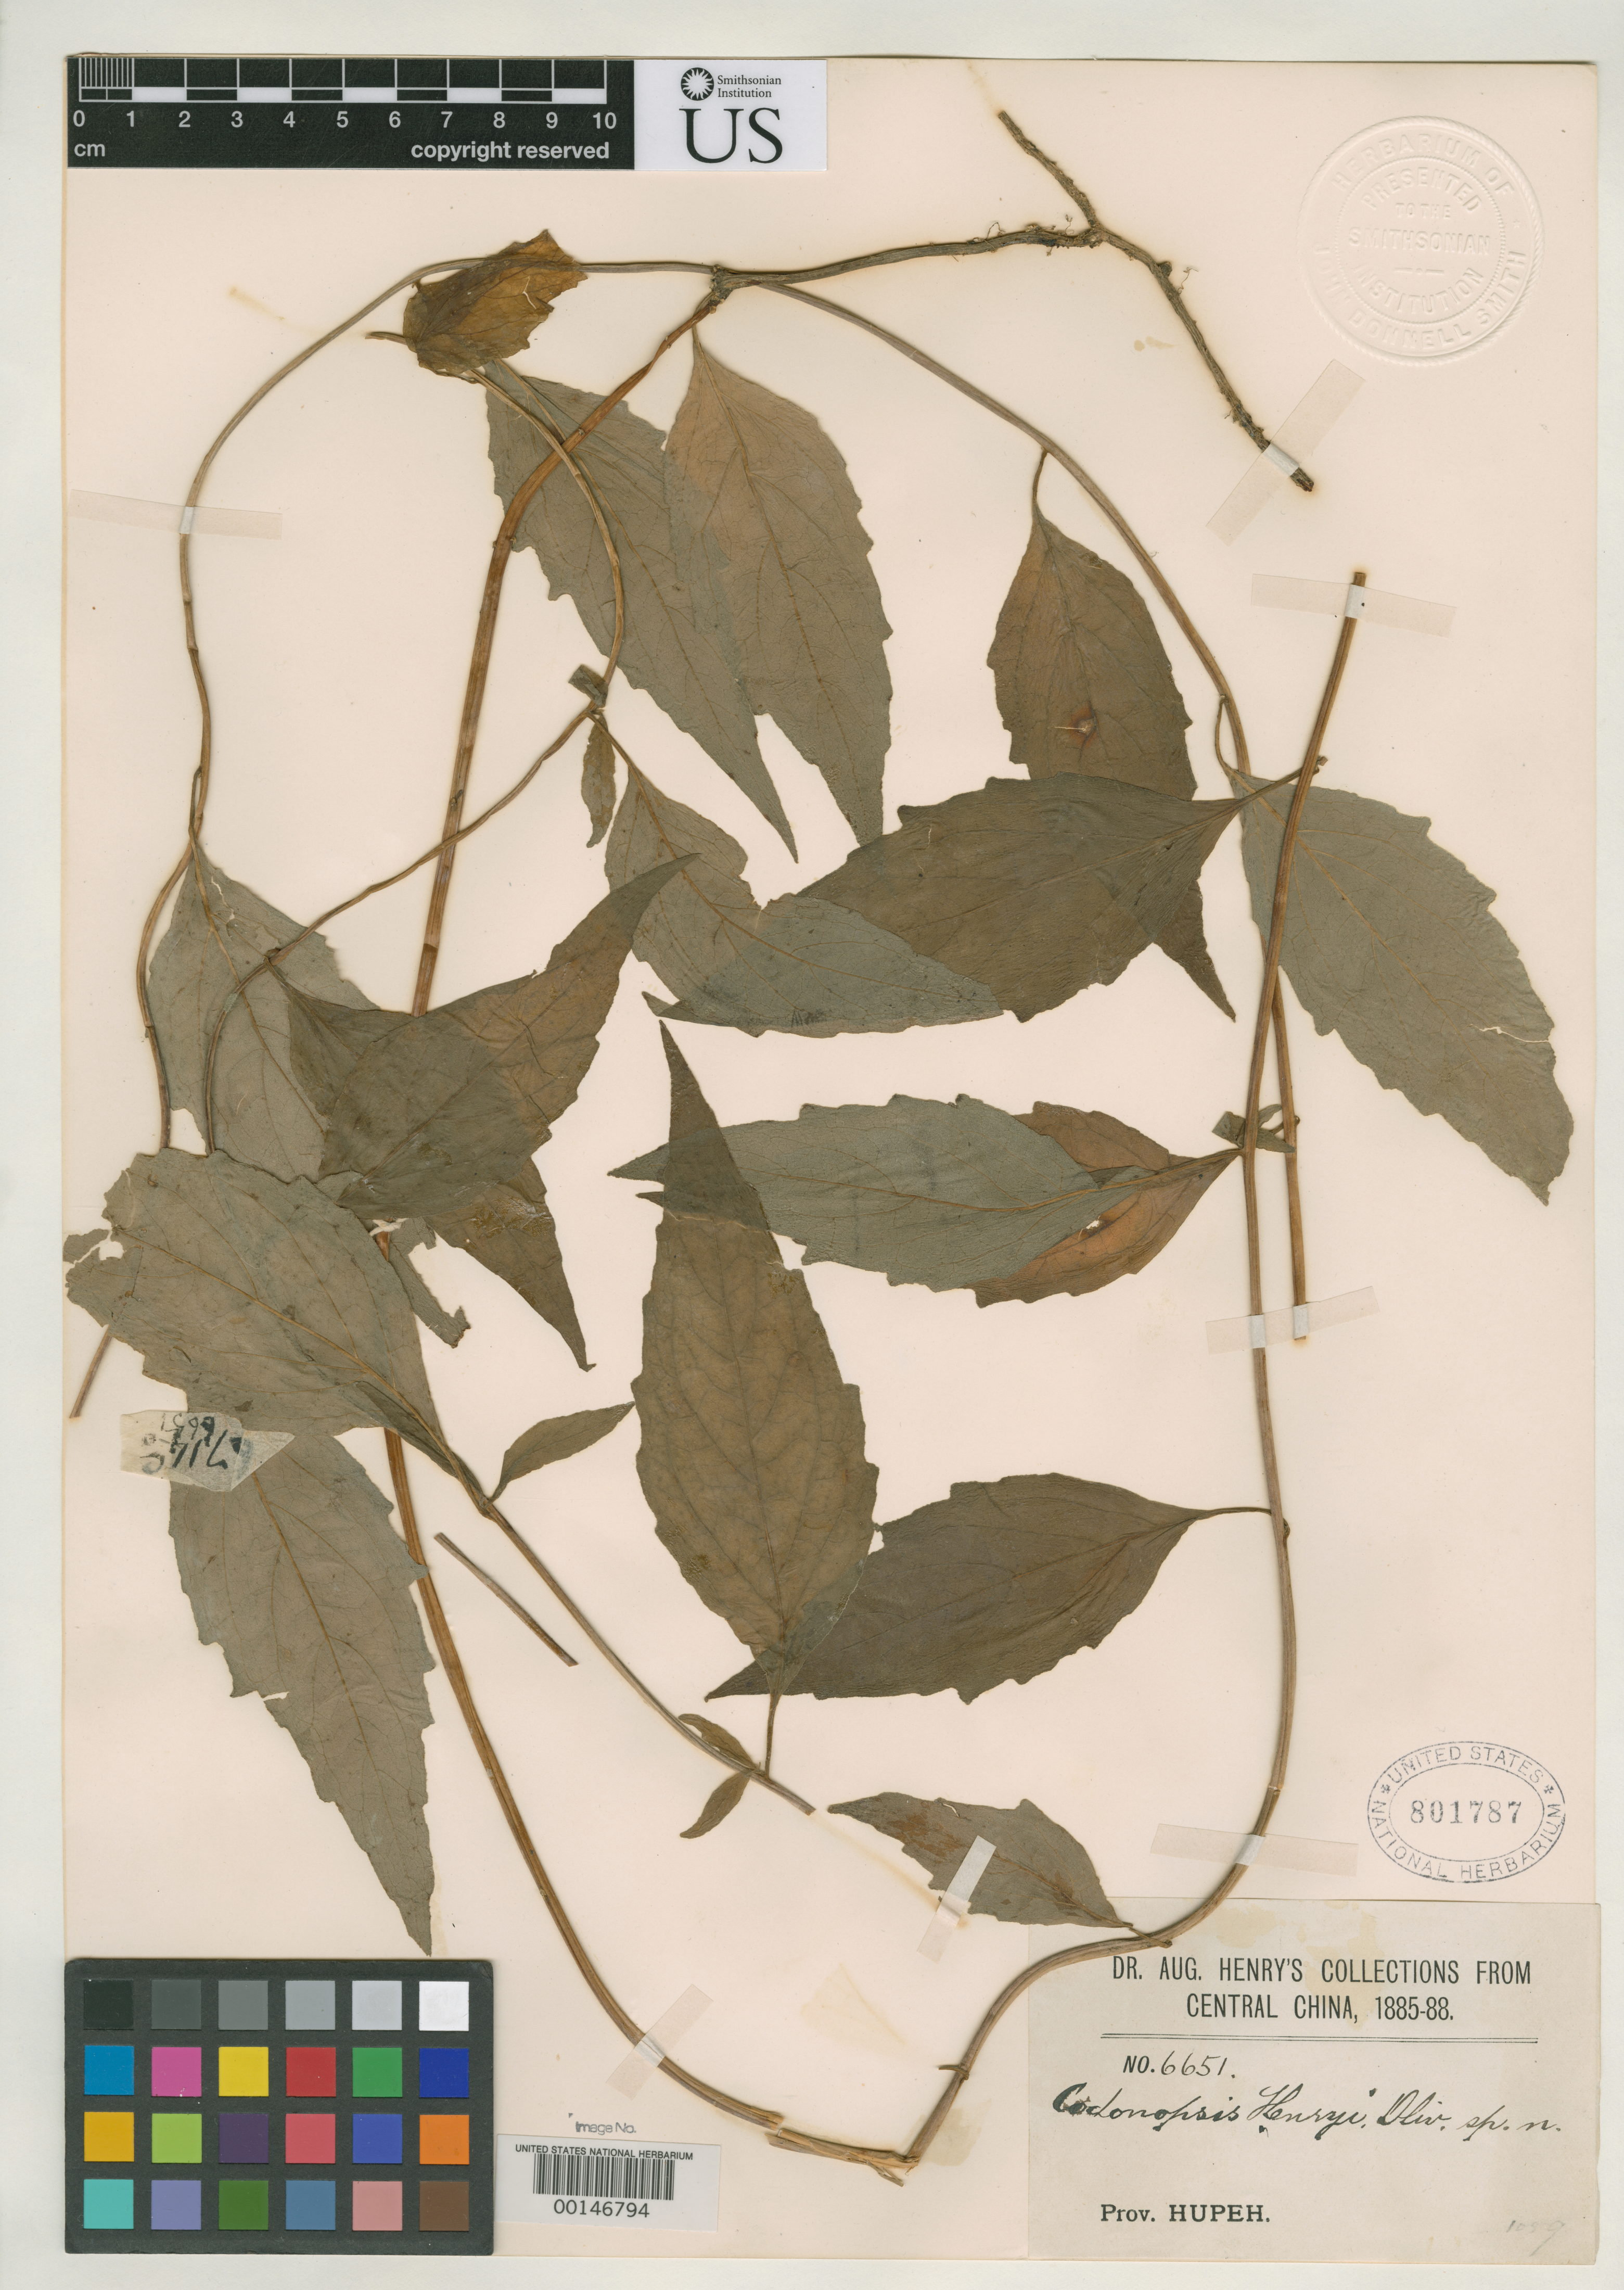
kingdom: Plantae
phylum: Tracheophyta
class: Magnoliopsida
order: Asterales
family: Campanulaceae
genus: Codonopsis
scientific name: Codonopsis henryi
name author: Oliv.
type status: Isotype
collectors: A. Henry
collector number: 6651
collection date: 1885/1888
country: China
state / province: Hubei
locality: Central China. Prov. Hupeh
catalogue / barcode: US 801787